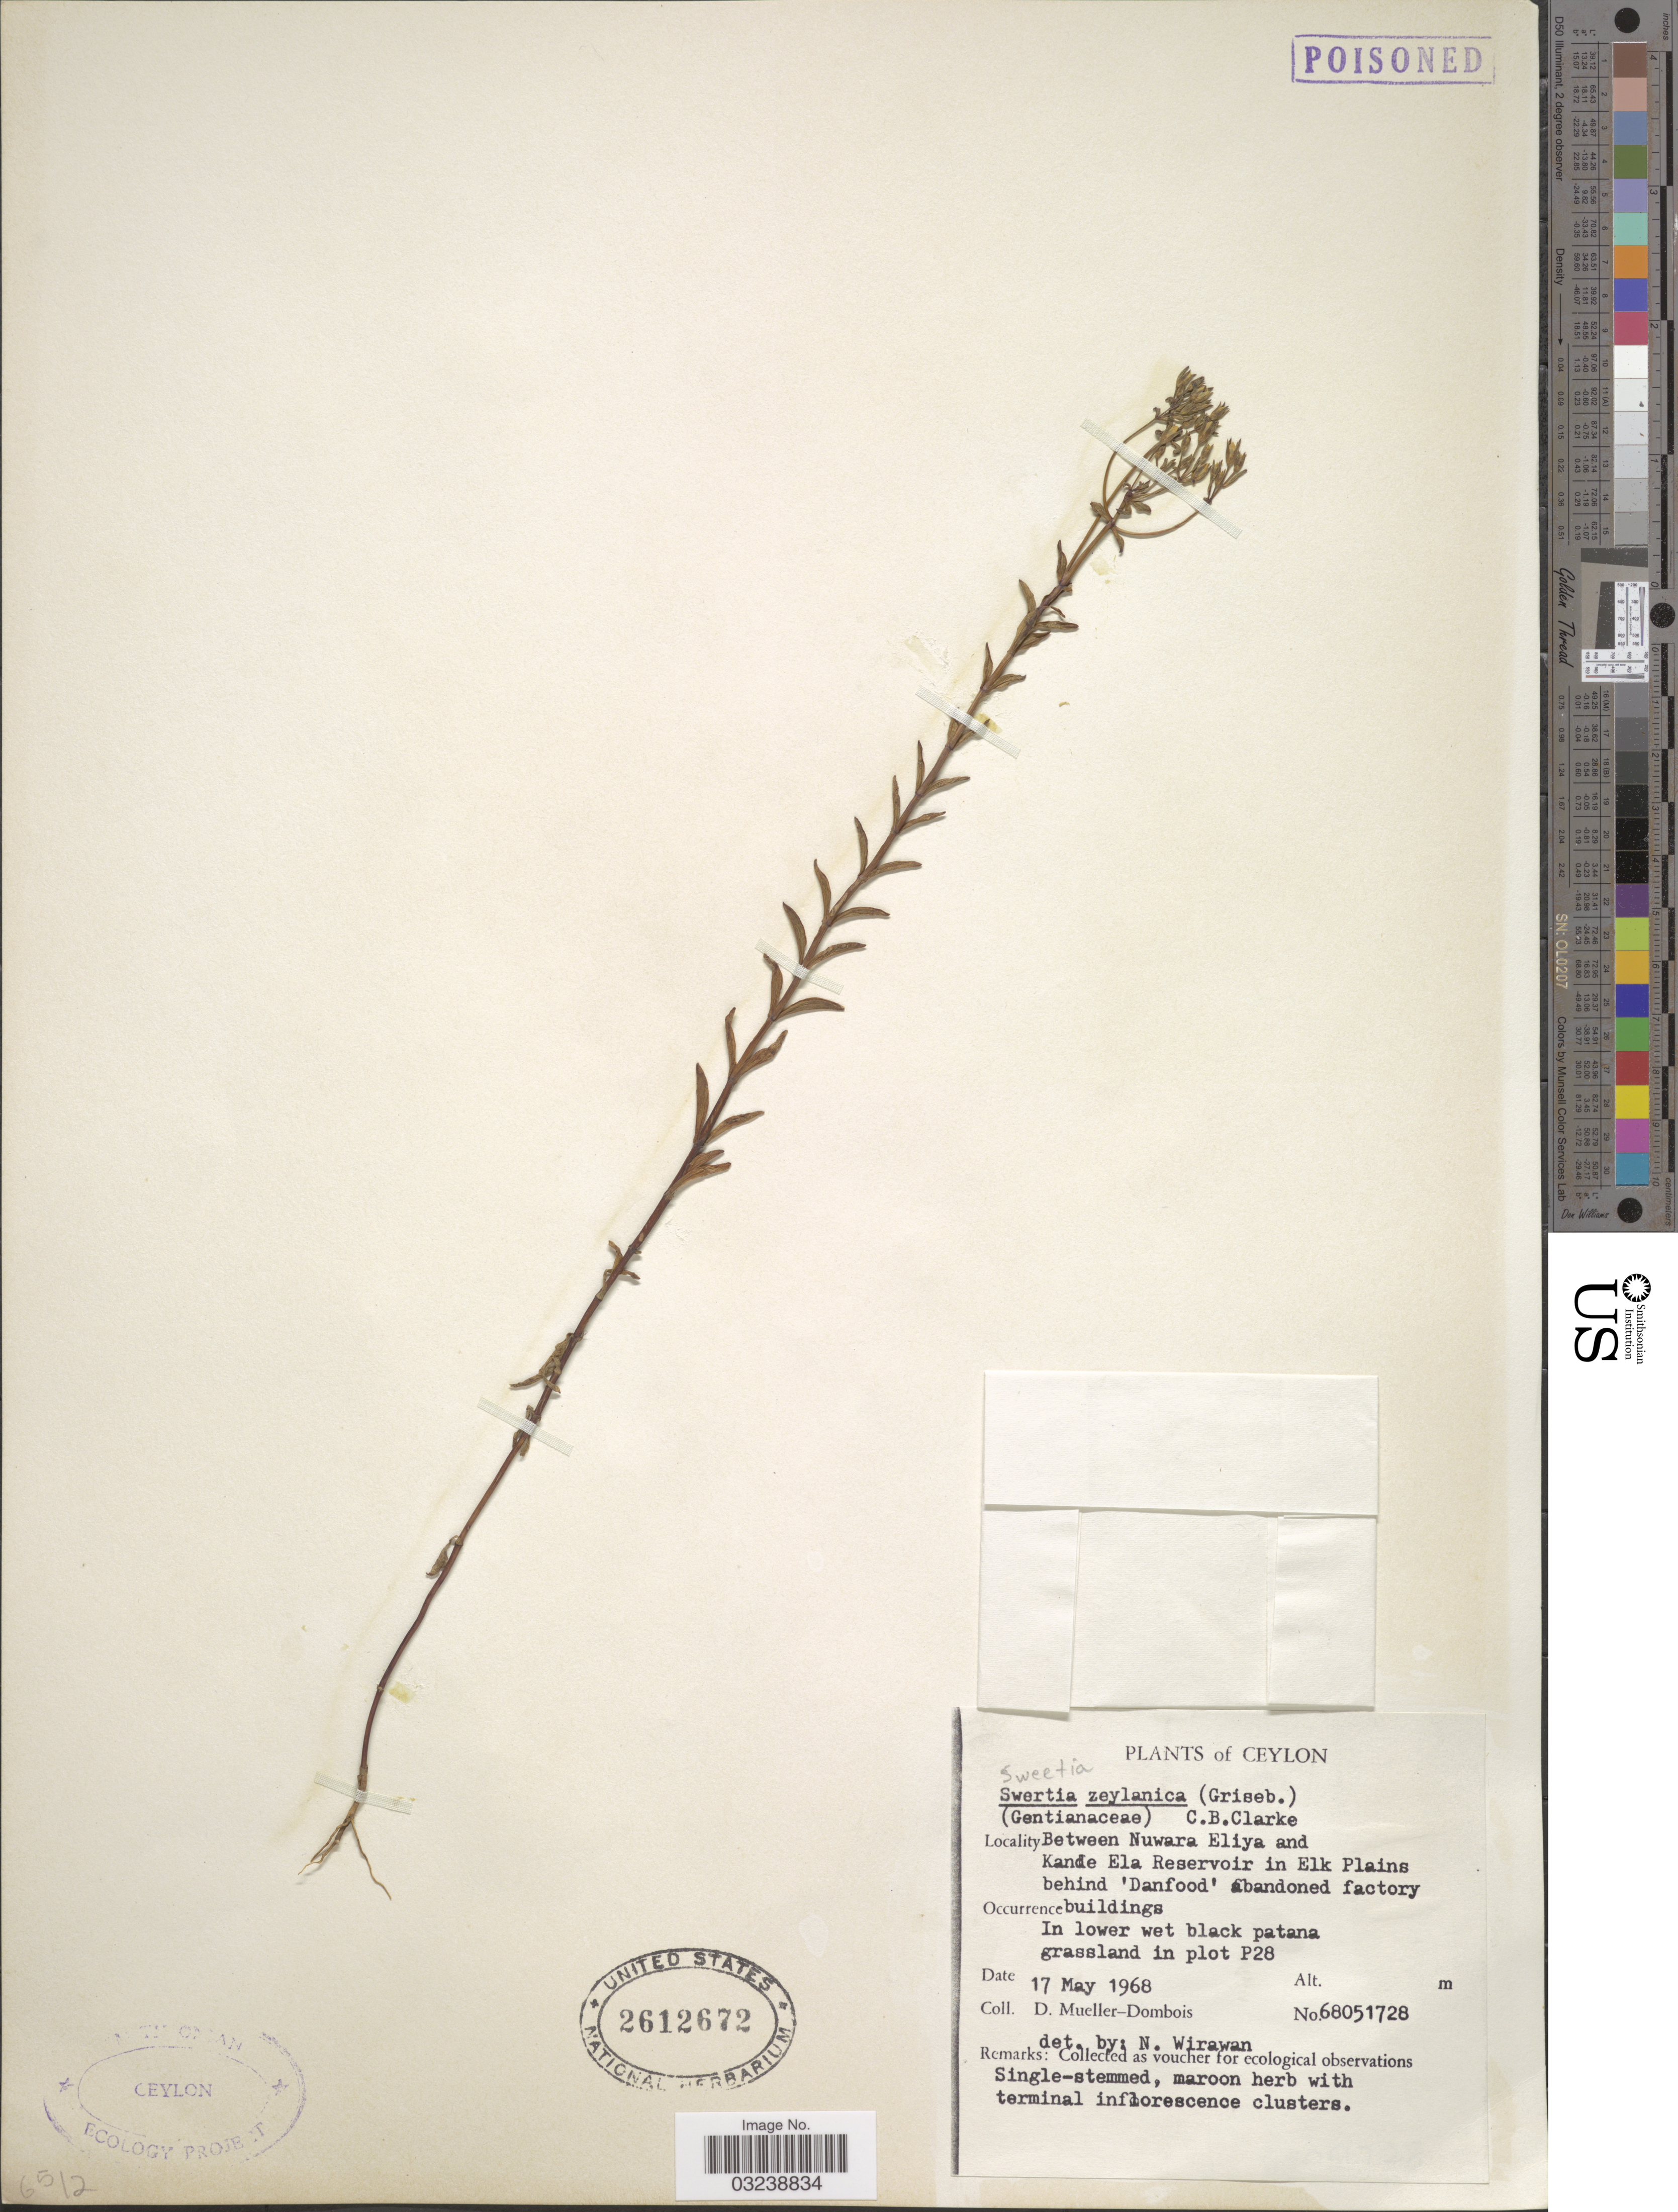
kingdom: Plantae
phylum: Tracheophyta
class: Magnoliopsida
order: Gentianales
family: Gentianaceae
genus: Swertia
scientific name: Swertia zeylanica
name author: Walker ex Griseb.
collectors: D. Mueller-Dombois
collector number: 68051728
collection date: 1968-05-17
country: Sri Lanka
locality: Ceylon. Between Nuwara Eliya and Kande Ela Reservoir in Elk Plains behind 'Danfood' abandoned factory buildings.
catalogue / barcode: US 2612672